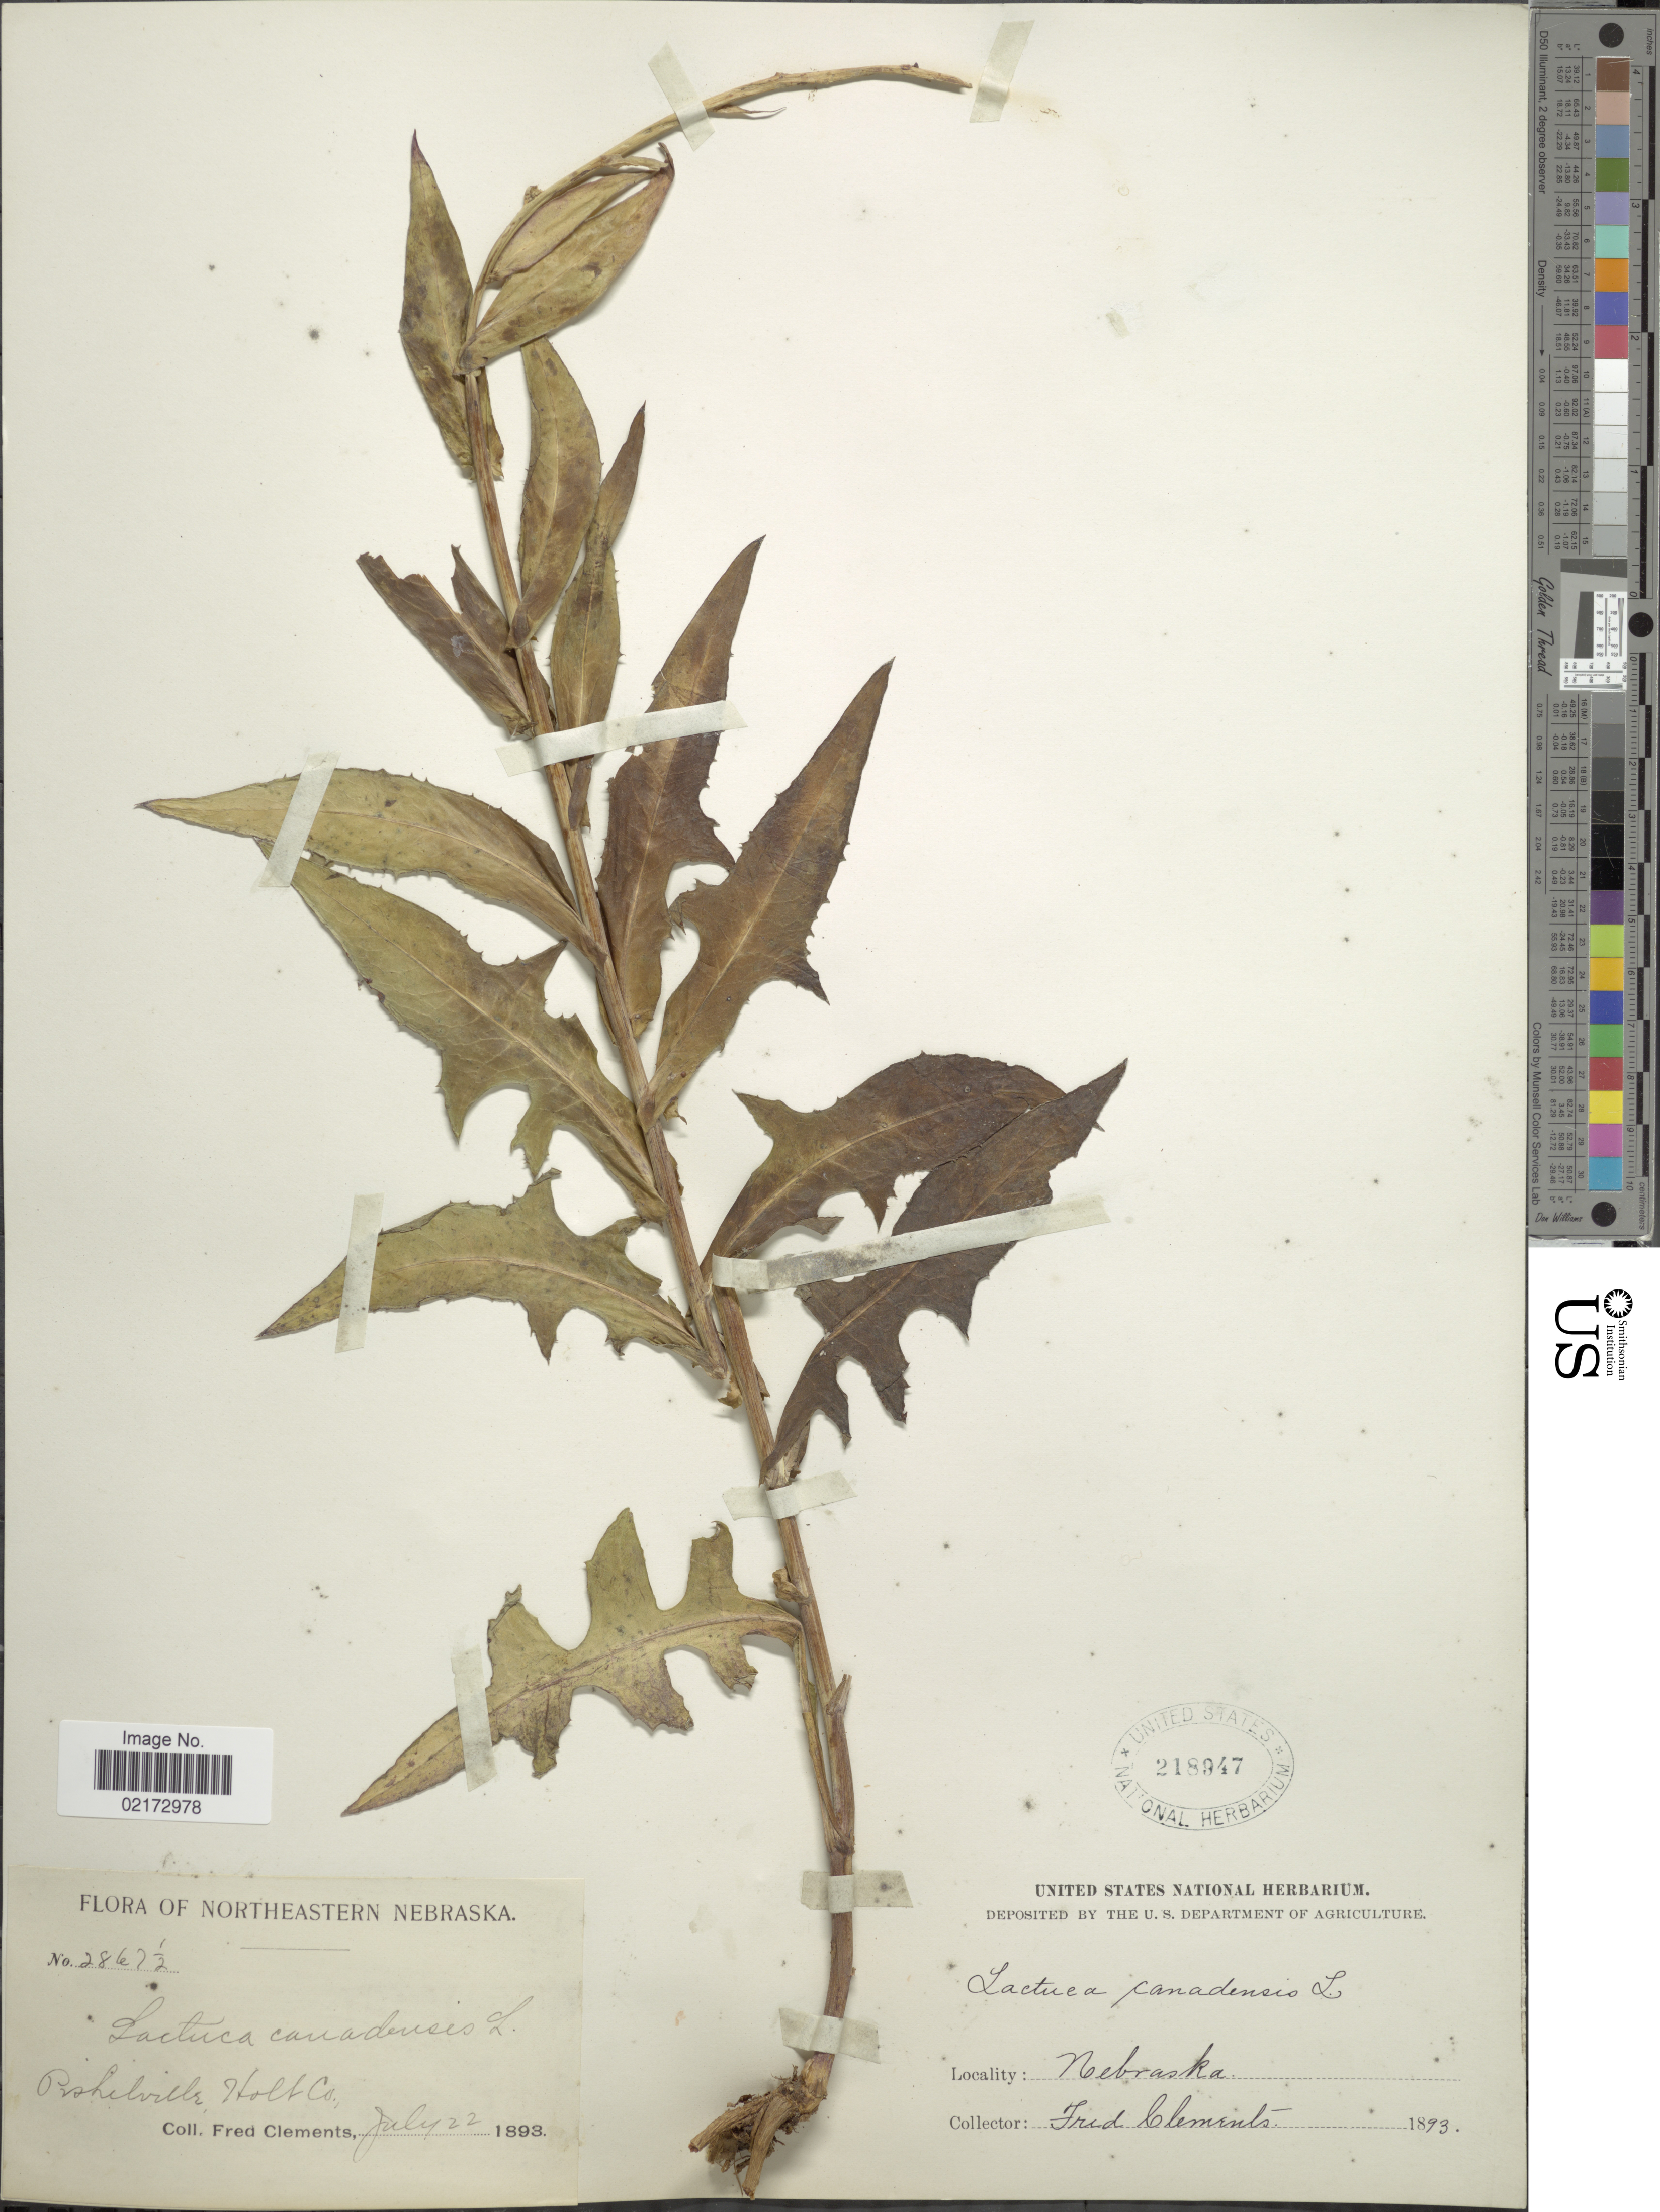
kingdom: Plantae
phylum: Tracheophyta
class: Magnoliopsida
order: Asterales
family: Asteraceae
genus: Lactuca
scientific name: Lactuca canadensis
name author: L.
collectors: F. Clements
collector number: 2867½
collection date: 1893-07-22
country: United States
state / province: Nebraska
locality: Northeastern Nebraska, Pishelville, Holt Co.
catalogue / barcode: US 218947